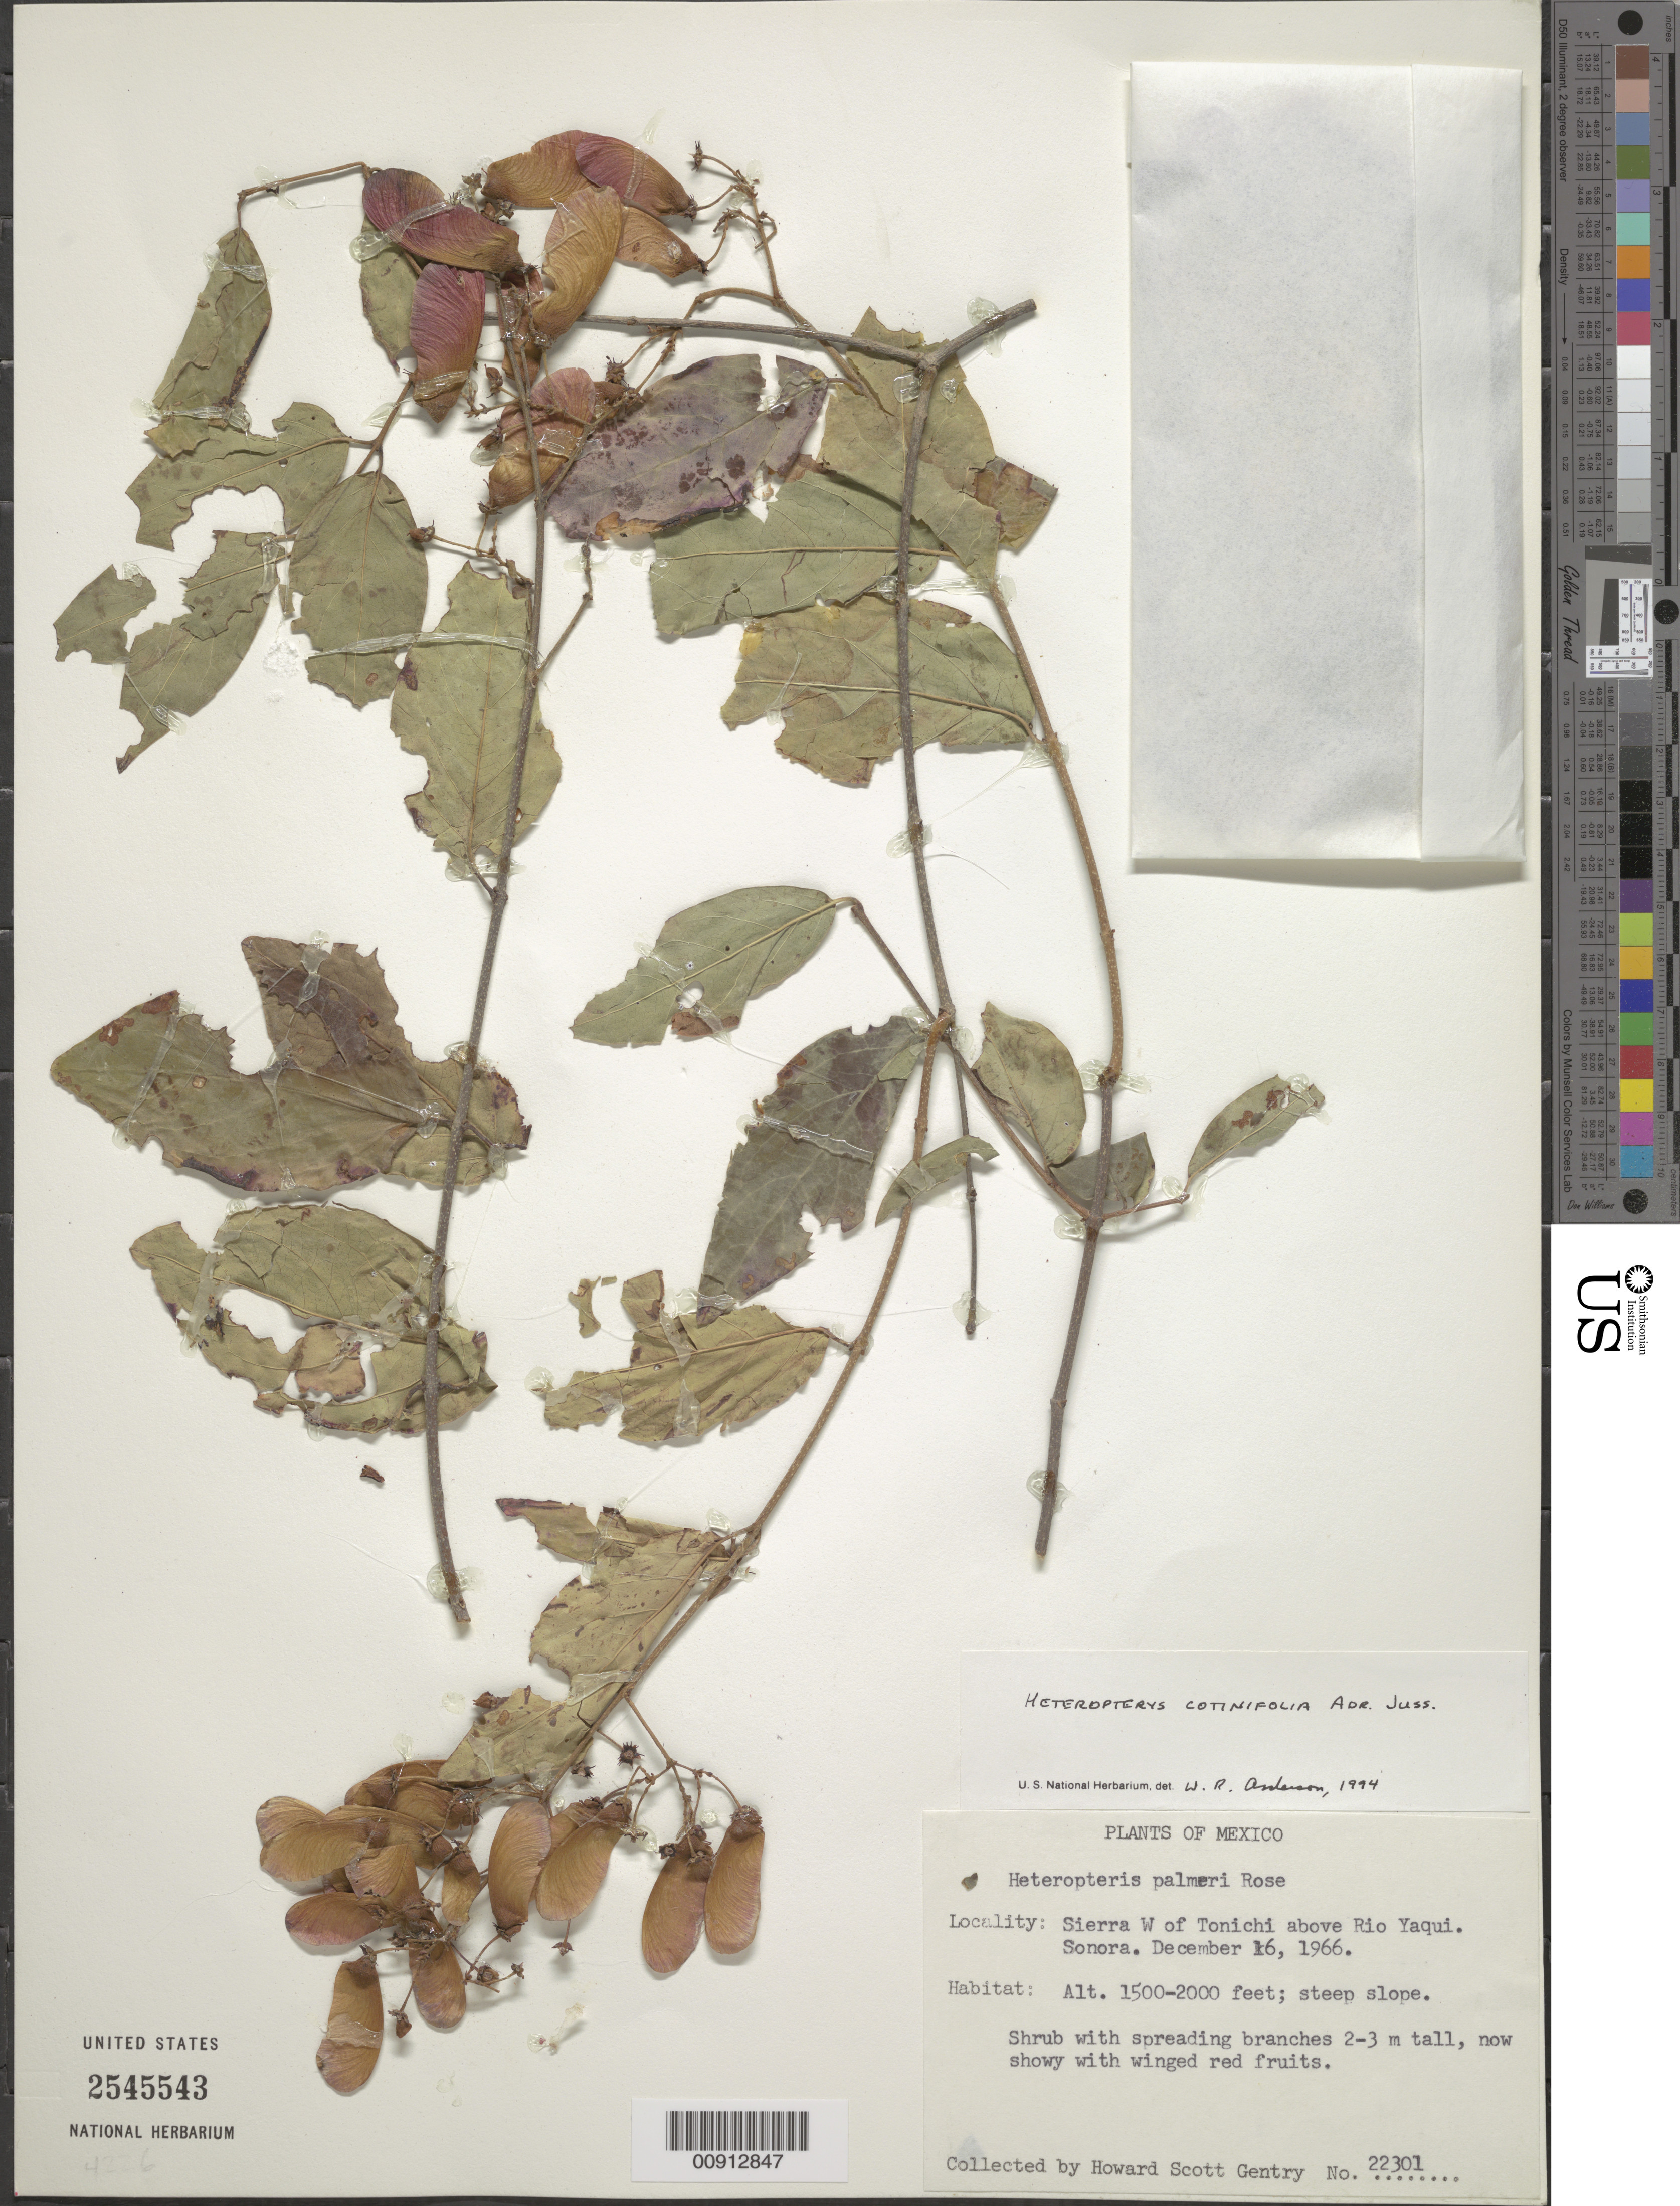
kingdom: Plantae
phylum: Tracheophyta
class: Magnoliopsida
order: Malpighiales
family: Malpighiaceae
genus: Heteropterys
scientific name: Heteropterys cotinifolia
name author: A. Juss.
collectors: H. S. Gentry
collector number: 22301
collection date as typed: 16 Dec 1966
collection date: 1966-12-16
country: Mexico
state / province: Sonora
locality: Sierra W of Tonichi above Río Yaqui. Sonora.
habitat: Steep slope.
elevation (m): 457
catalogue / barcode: US 2545543